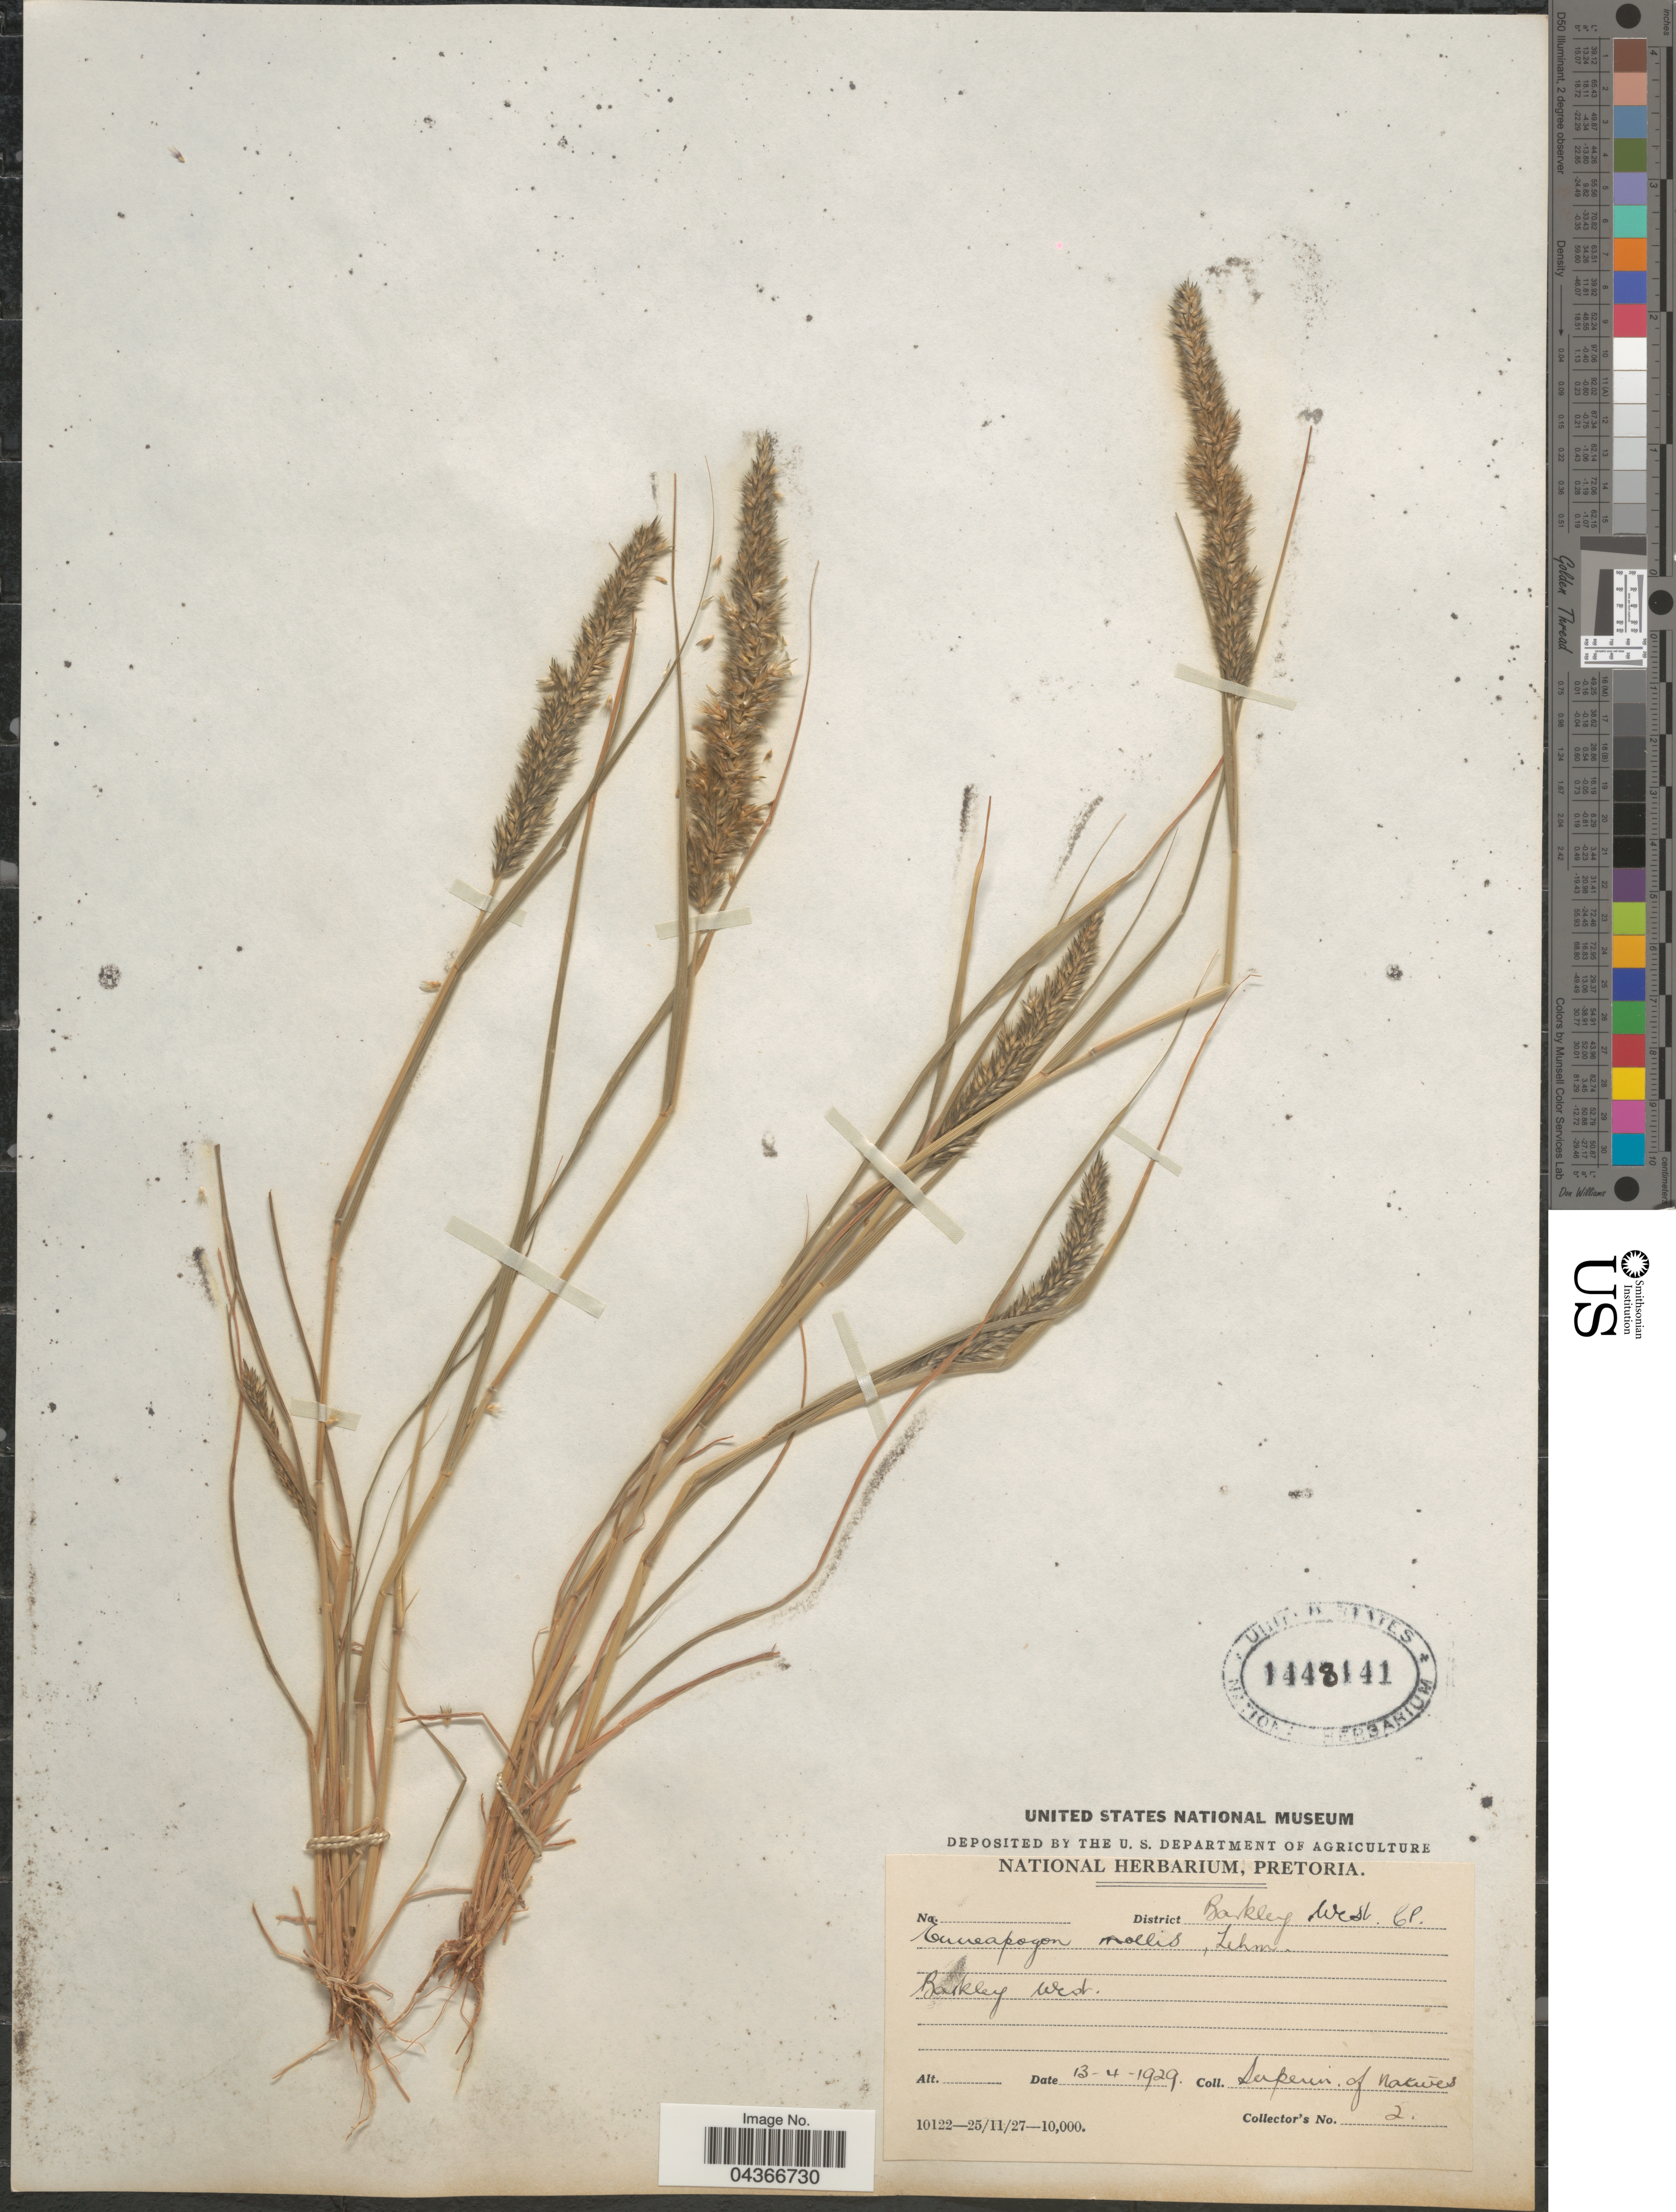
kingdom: Plantae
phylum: Tracheophyta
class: Liliopsida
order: Poales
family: Poaceae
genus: Enneapogon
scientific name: Enneapogon cenchroides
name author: (Licht. ex Roem. & Schult.) C.E. Hubb.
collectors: Superin. of natives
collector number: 2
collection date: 1929-04-13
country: South Africa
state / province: Northern Cape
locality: District Barkley West. CP. Barkley West.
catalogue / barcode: US 1448141